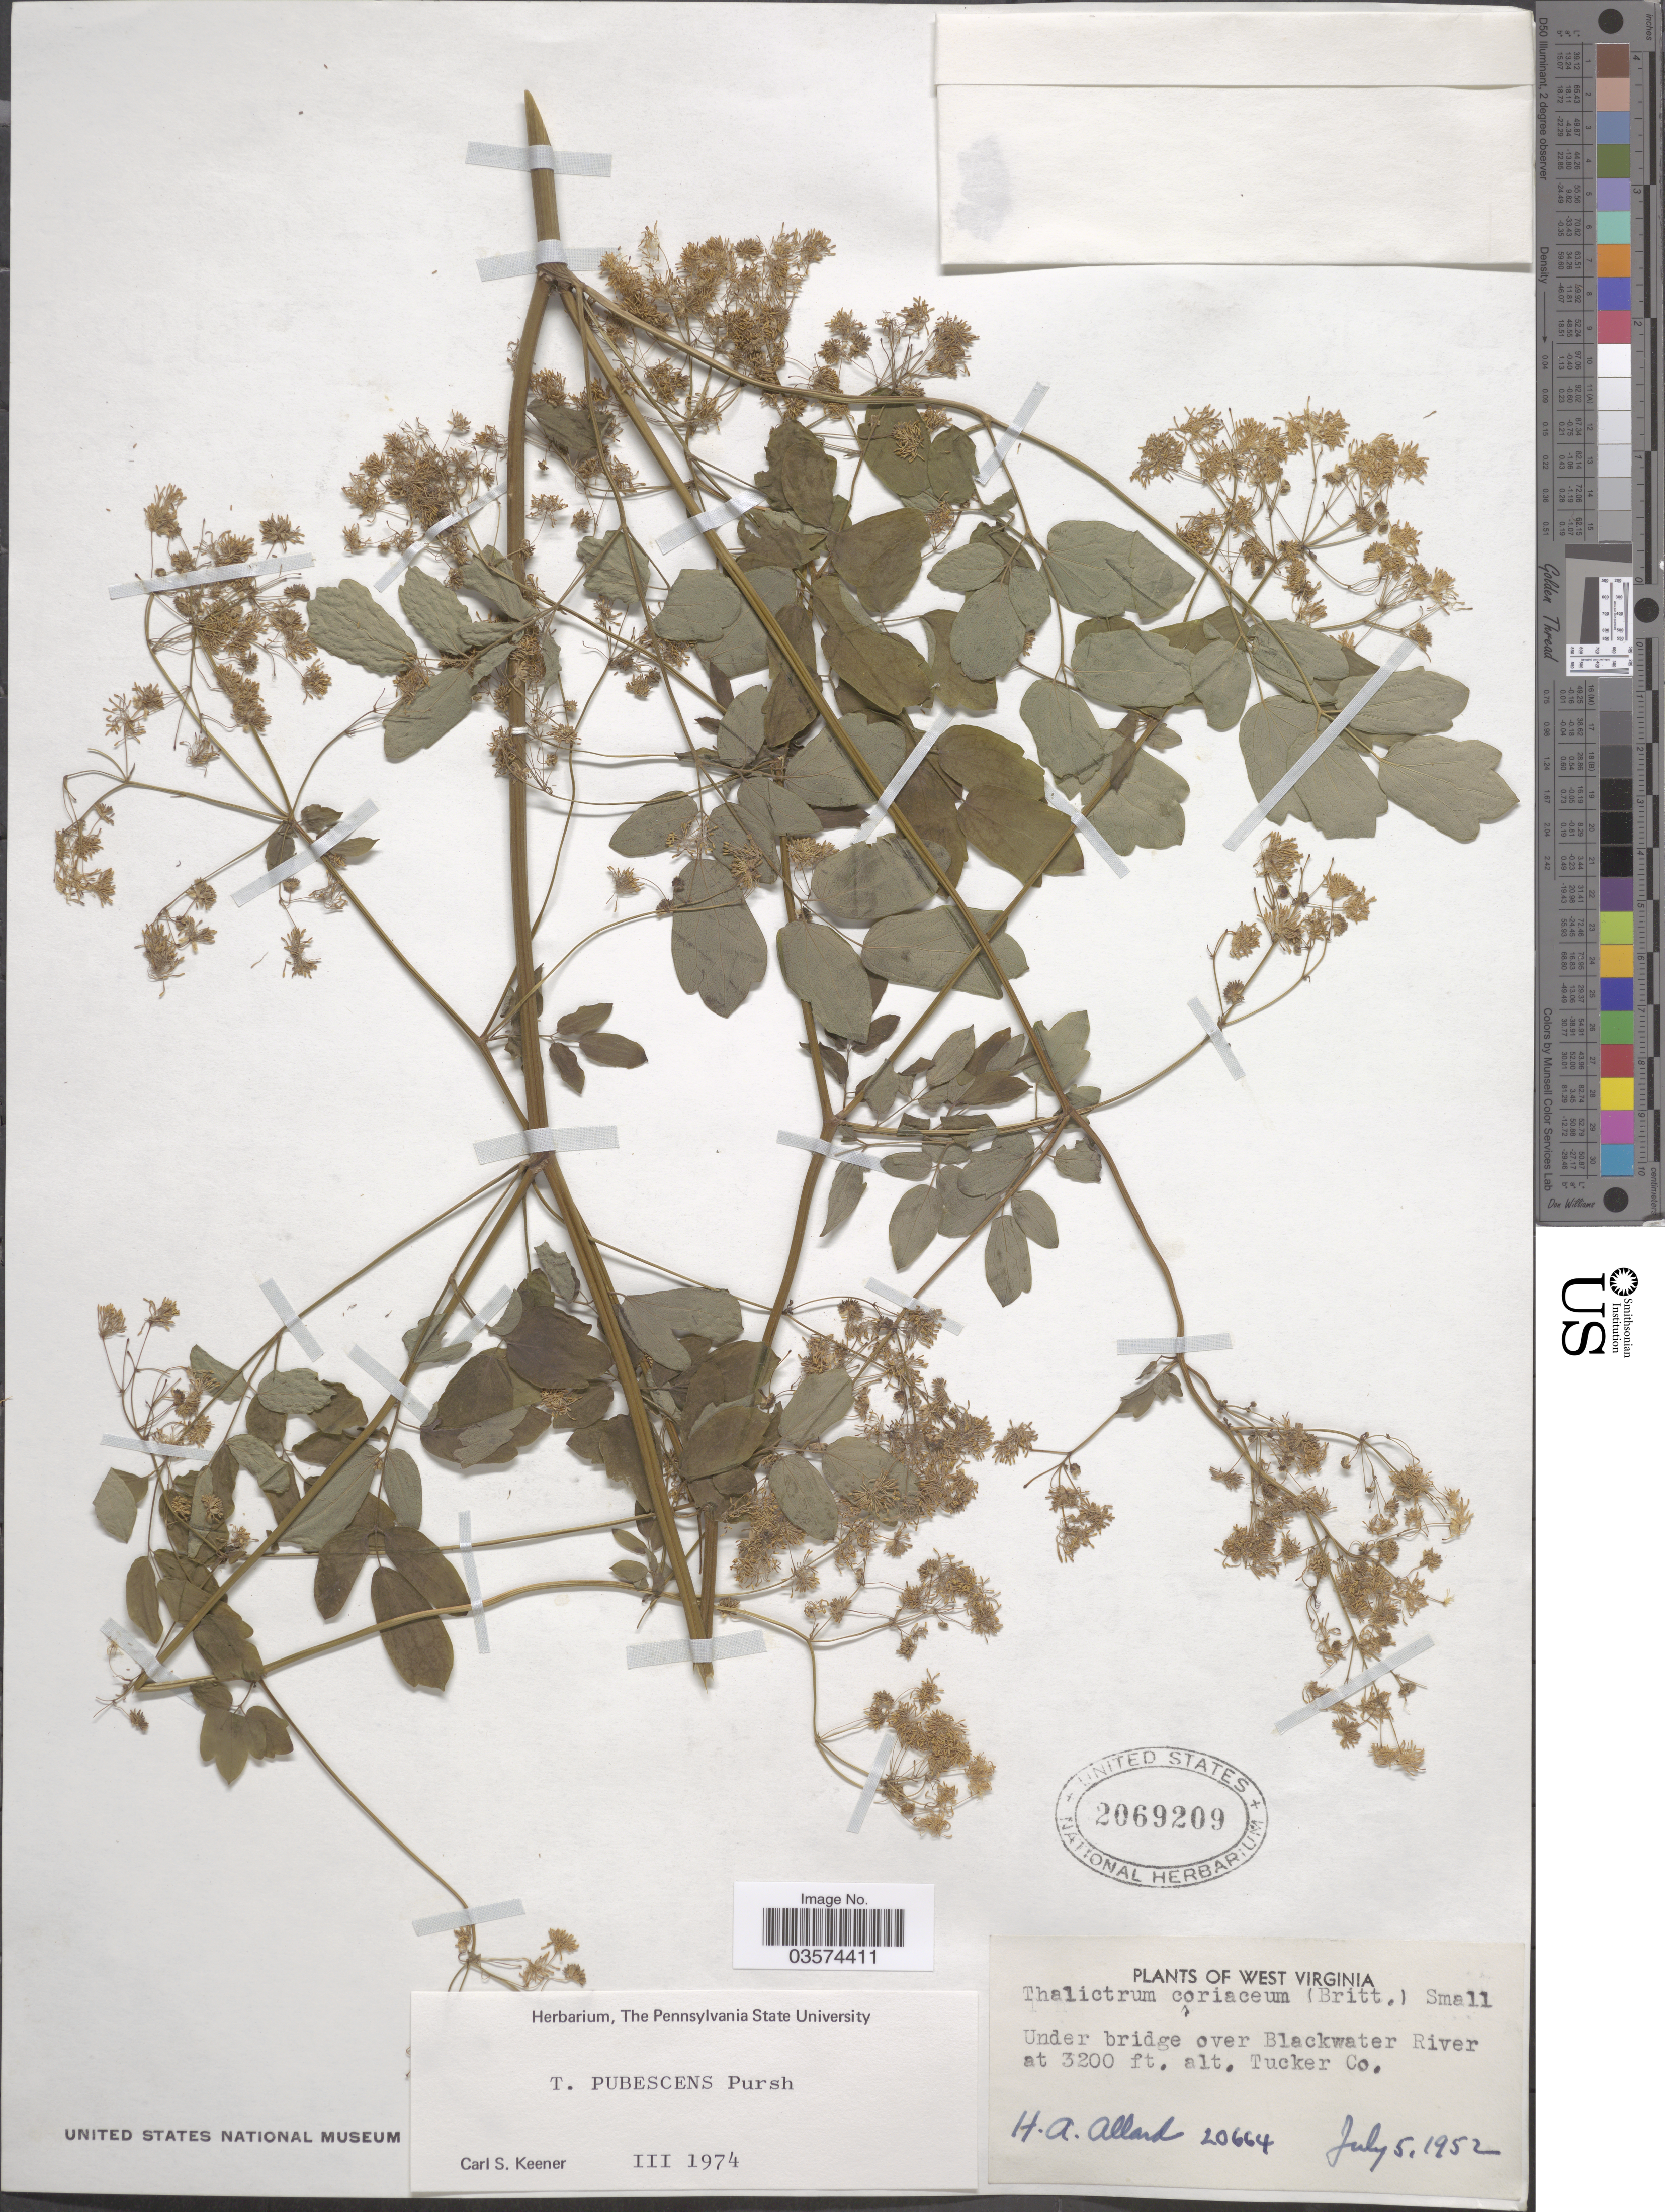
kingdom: Plantae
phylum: Tracheophyta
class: Magnoliopsida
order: Ranunculales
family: Ranunculaceae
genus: Thalictrum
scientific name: Thalictrum pubescens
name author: Pursh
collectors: H. A. Allard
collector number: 20664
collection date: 1952-07-05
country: United States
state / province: West Virginia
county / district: Tucker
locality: Under bridge over Blackwater River, Tucker Co.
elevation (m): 975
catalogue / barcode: US 2069209